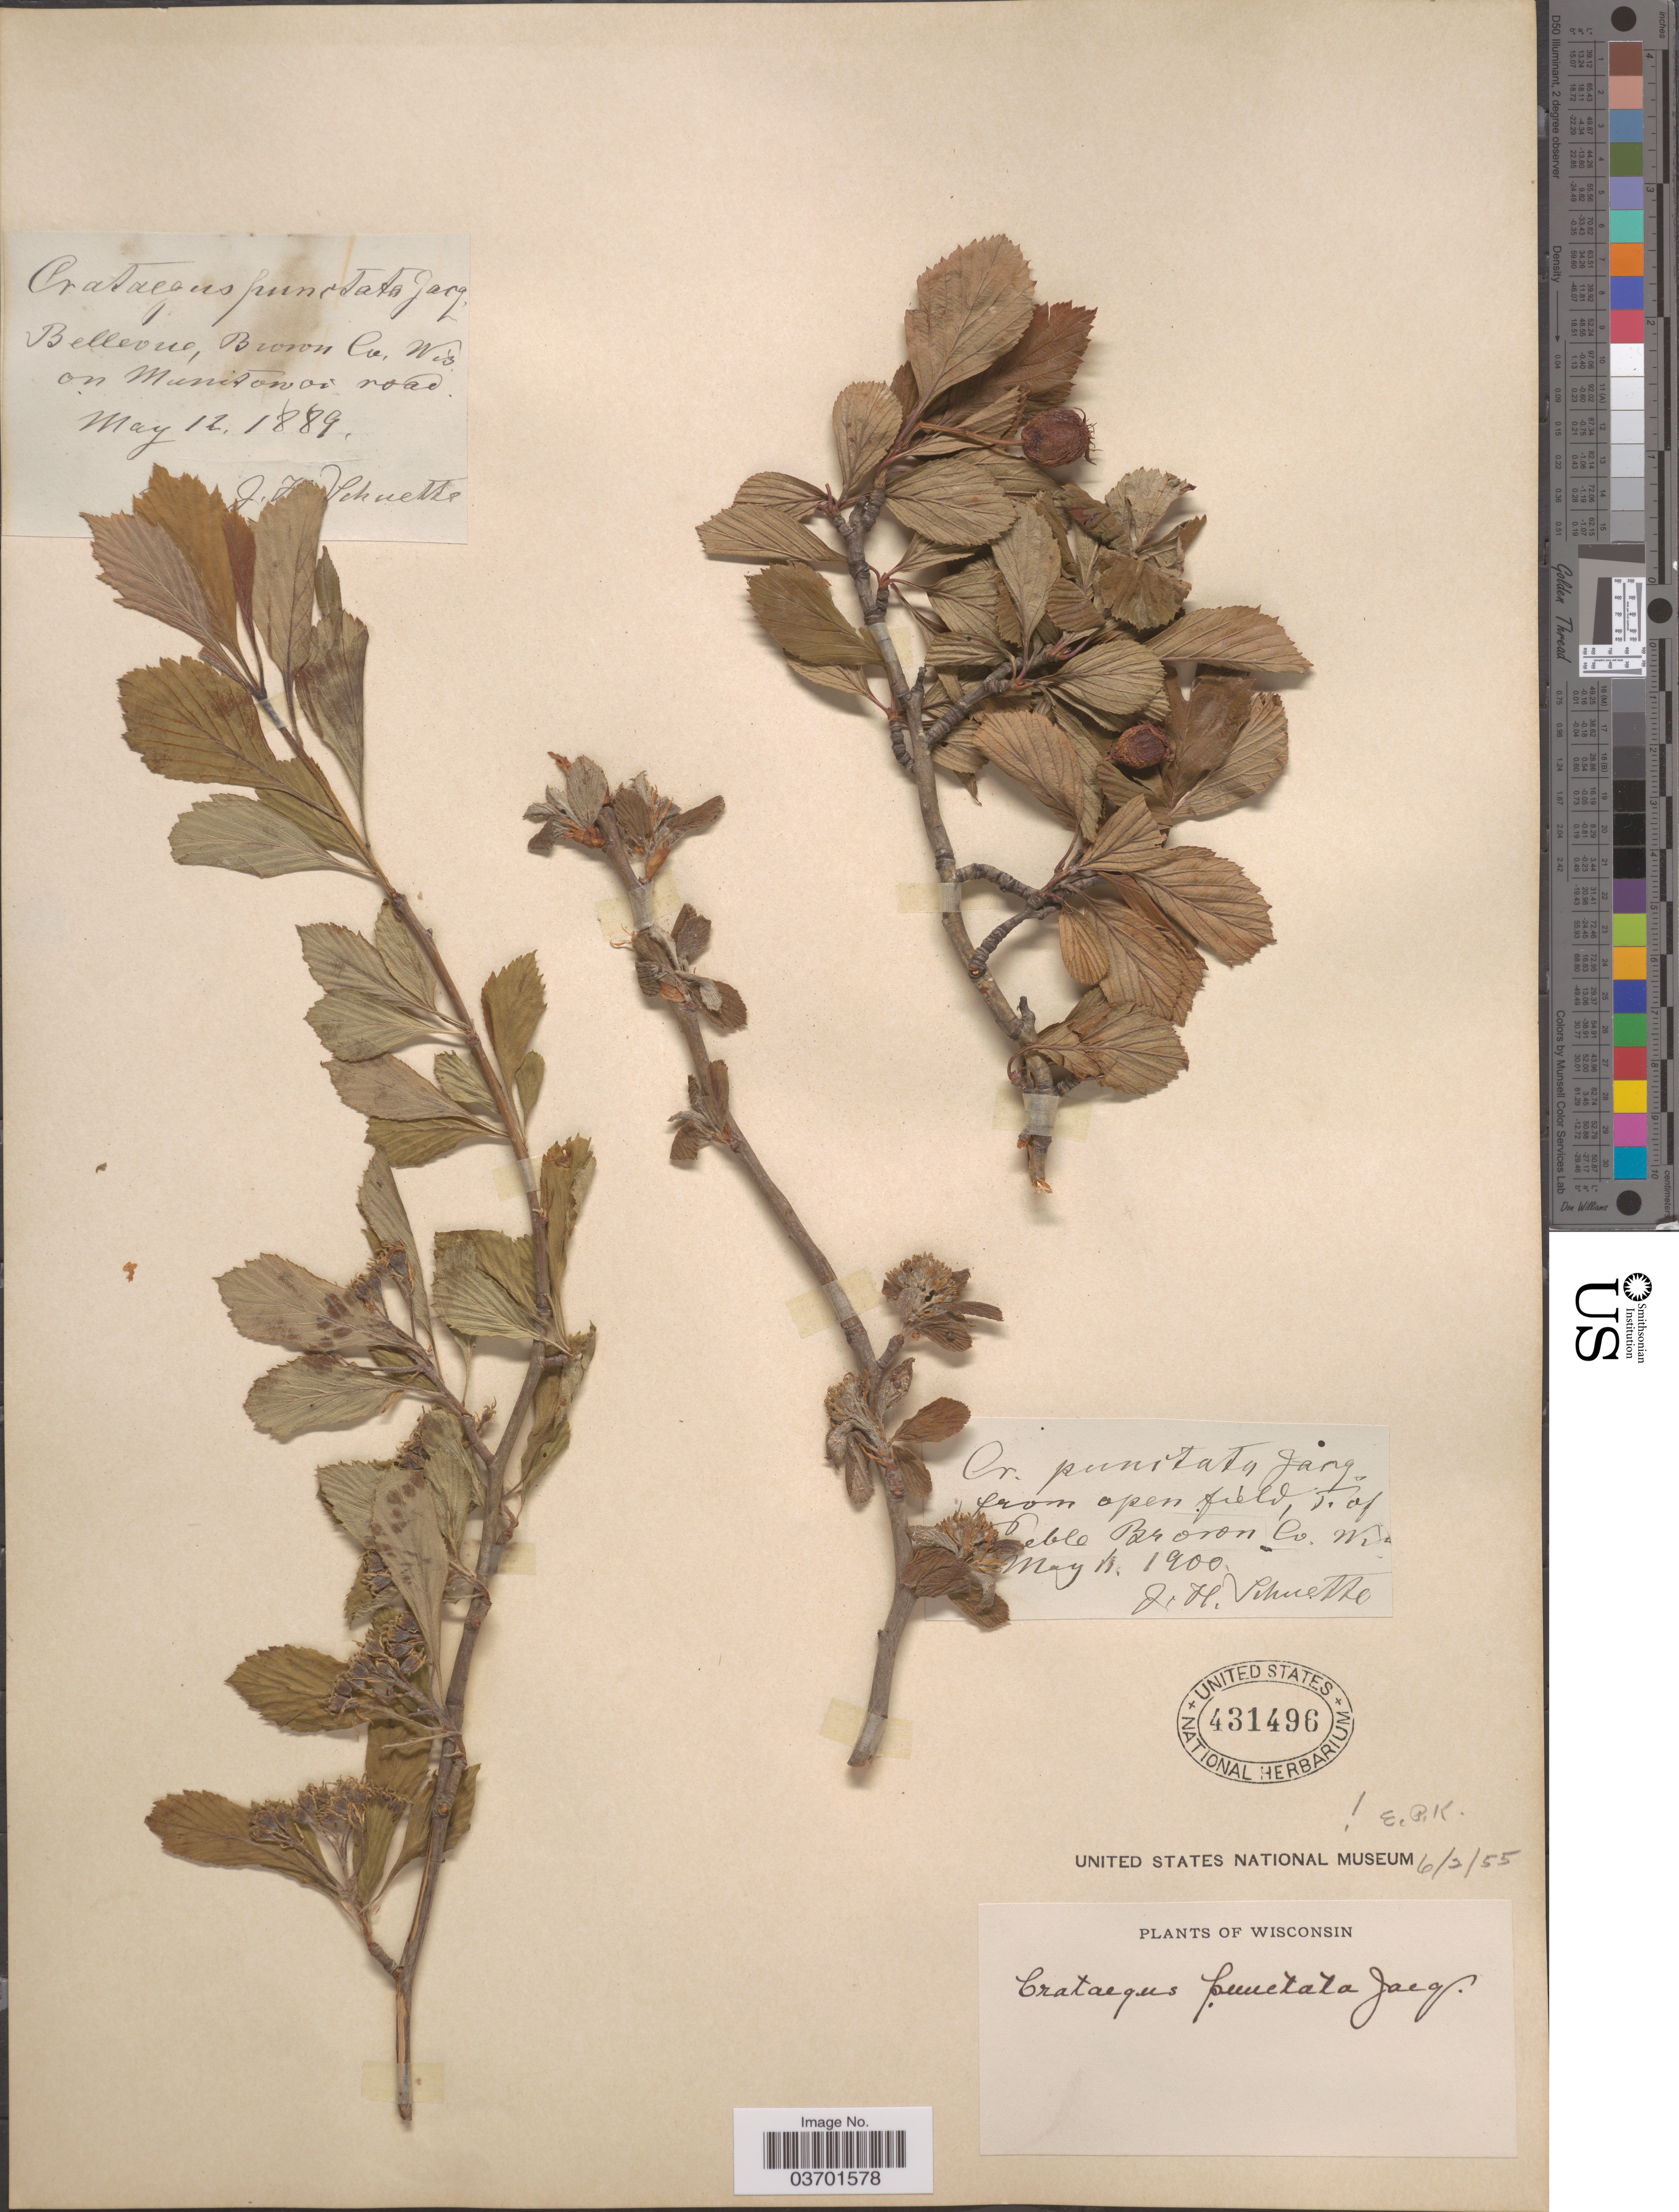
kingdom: Plantae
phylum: Tracheophyta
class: Magnoliopsida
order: Rosales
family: Rosaceae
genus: Crataegus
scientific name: Crataegus punctata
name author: Jacq.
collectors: J. H. Schuette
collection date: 1889-05-12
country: United States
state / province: Wisconsin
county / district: Brown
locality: On Manitowoc road, Bellevue, Brown Co.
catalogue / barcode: US 431496